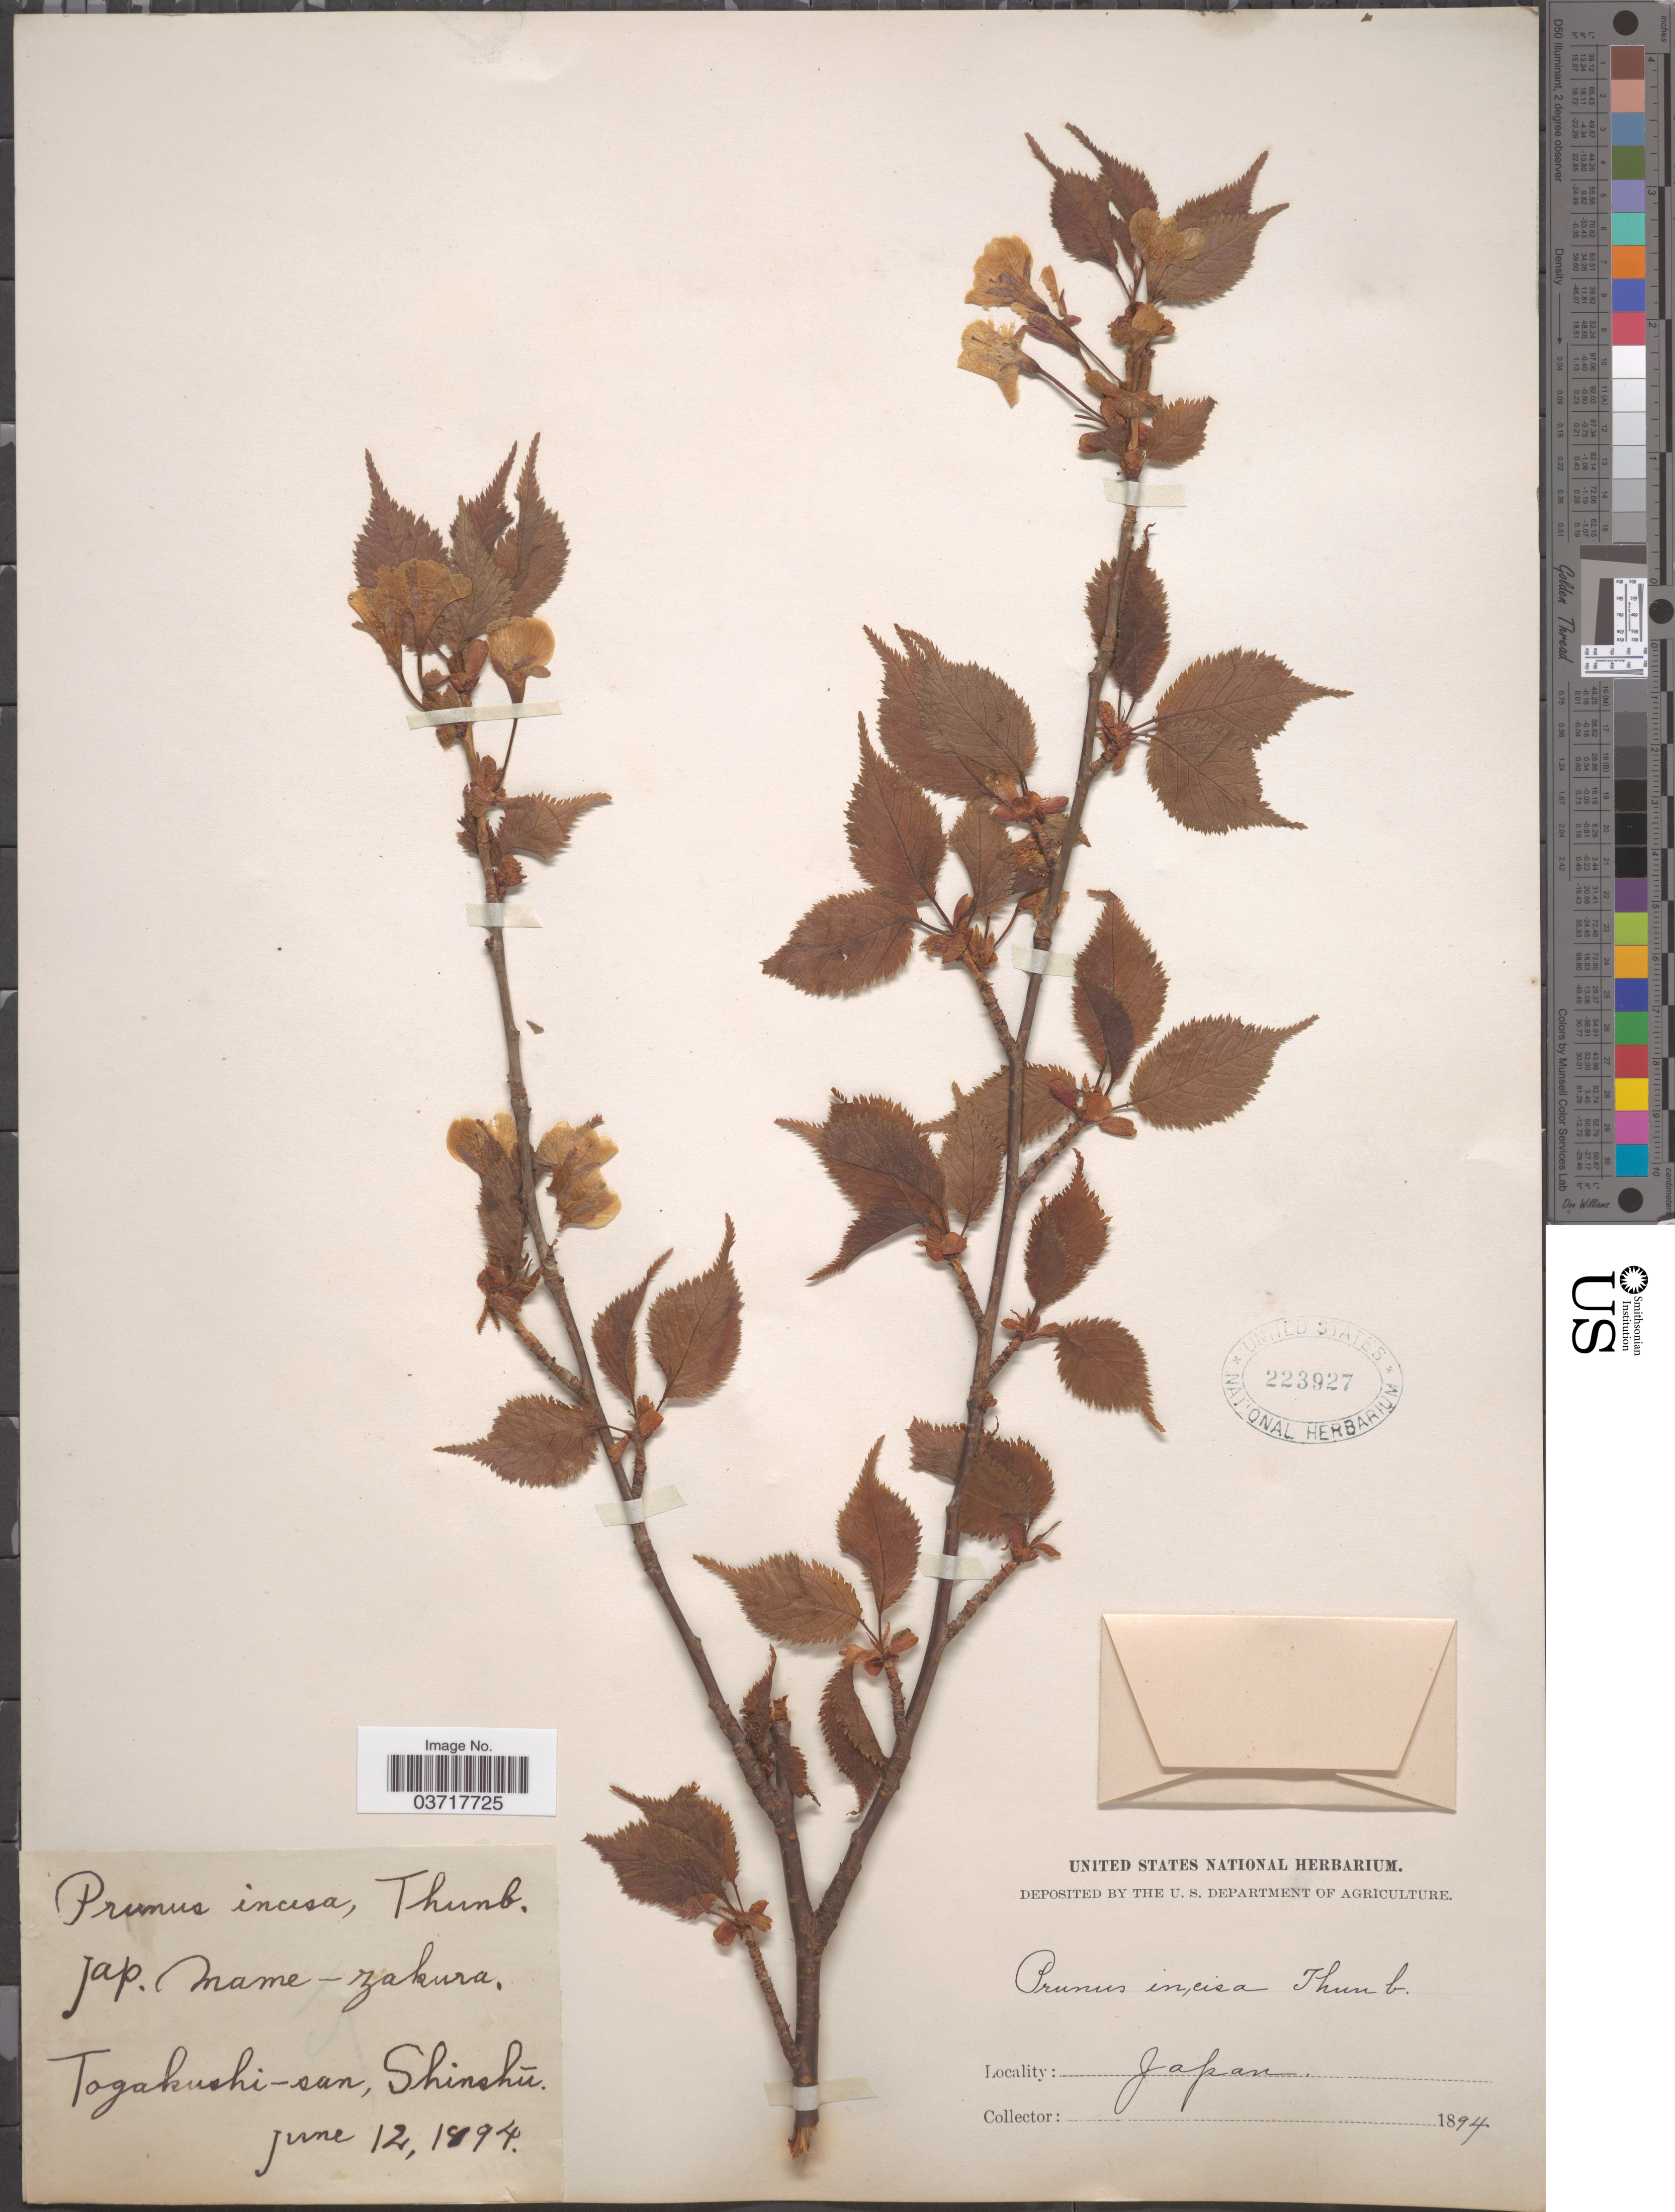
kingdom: Plantae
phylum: Tracheophyta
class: Magnoliopsida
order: Rosales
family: Rosaceae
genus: Prunus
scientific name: Prunus incisa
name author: Thunb.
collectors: ex herb. United States National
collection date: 1894-06-12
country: Japan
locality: Togakushi-san, Shinshū.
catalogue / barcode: US 223927